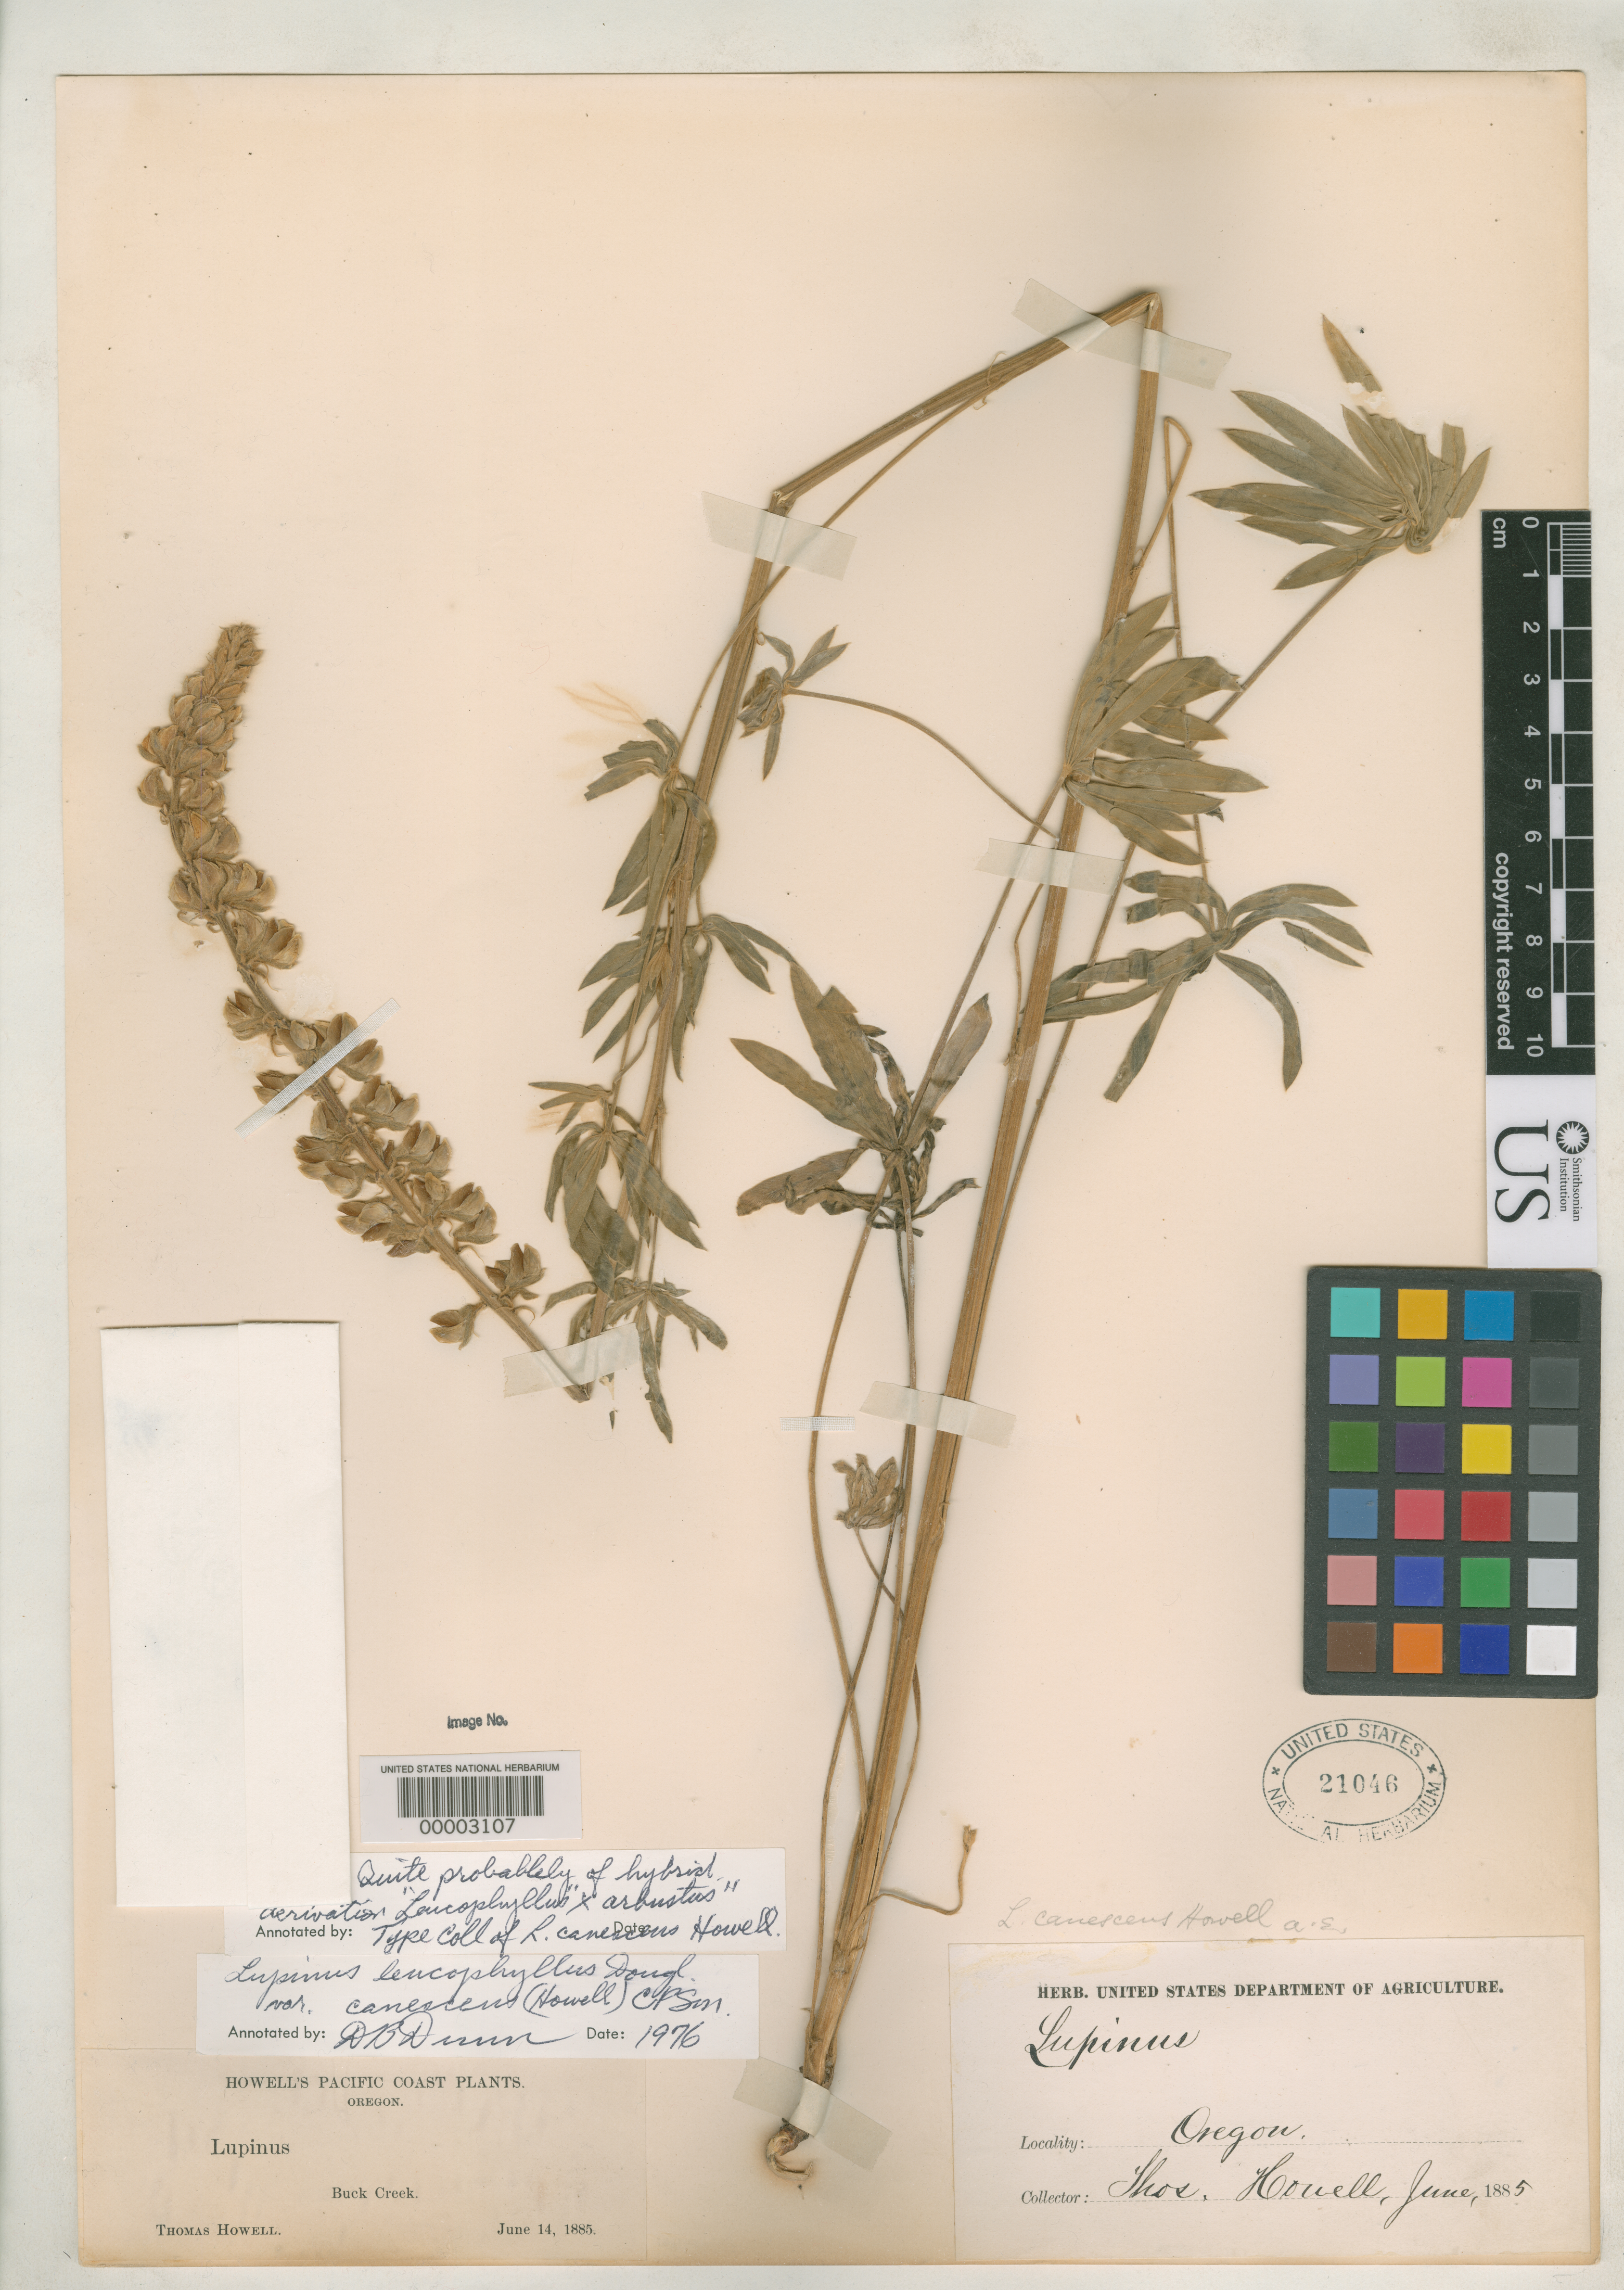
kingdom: Plantae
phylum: Tracheophyta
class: Magnoliopsida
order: Fabales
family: Fabaceae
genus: Lupinus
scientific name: Lupinus canescens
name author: Howell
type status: Type Collection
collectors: T. J. Howell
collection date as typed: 14 Jun 1885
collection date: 1885-06-14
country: United States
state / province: Oregon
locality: Buck's Mt.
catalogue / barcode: US 21046